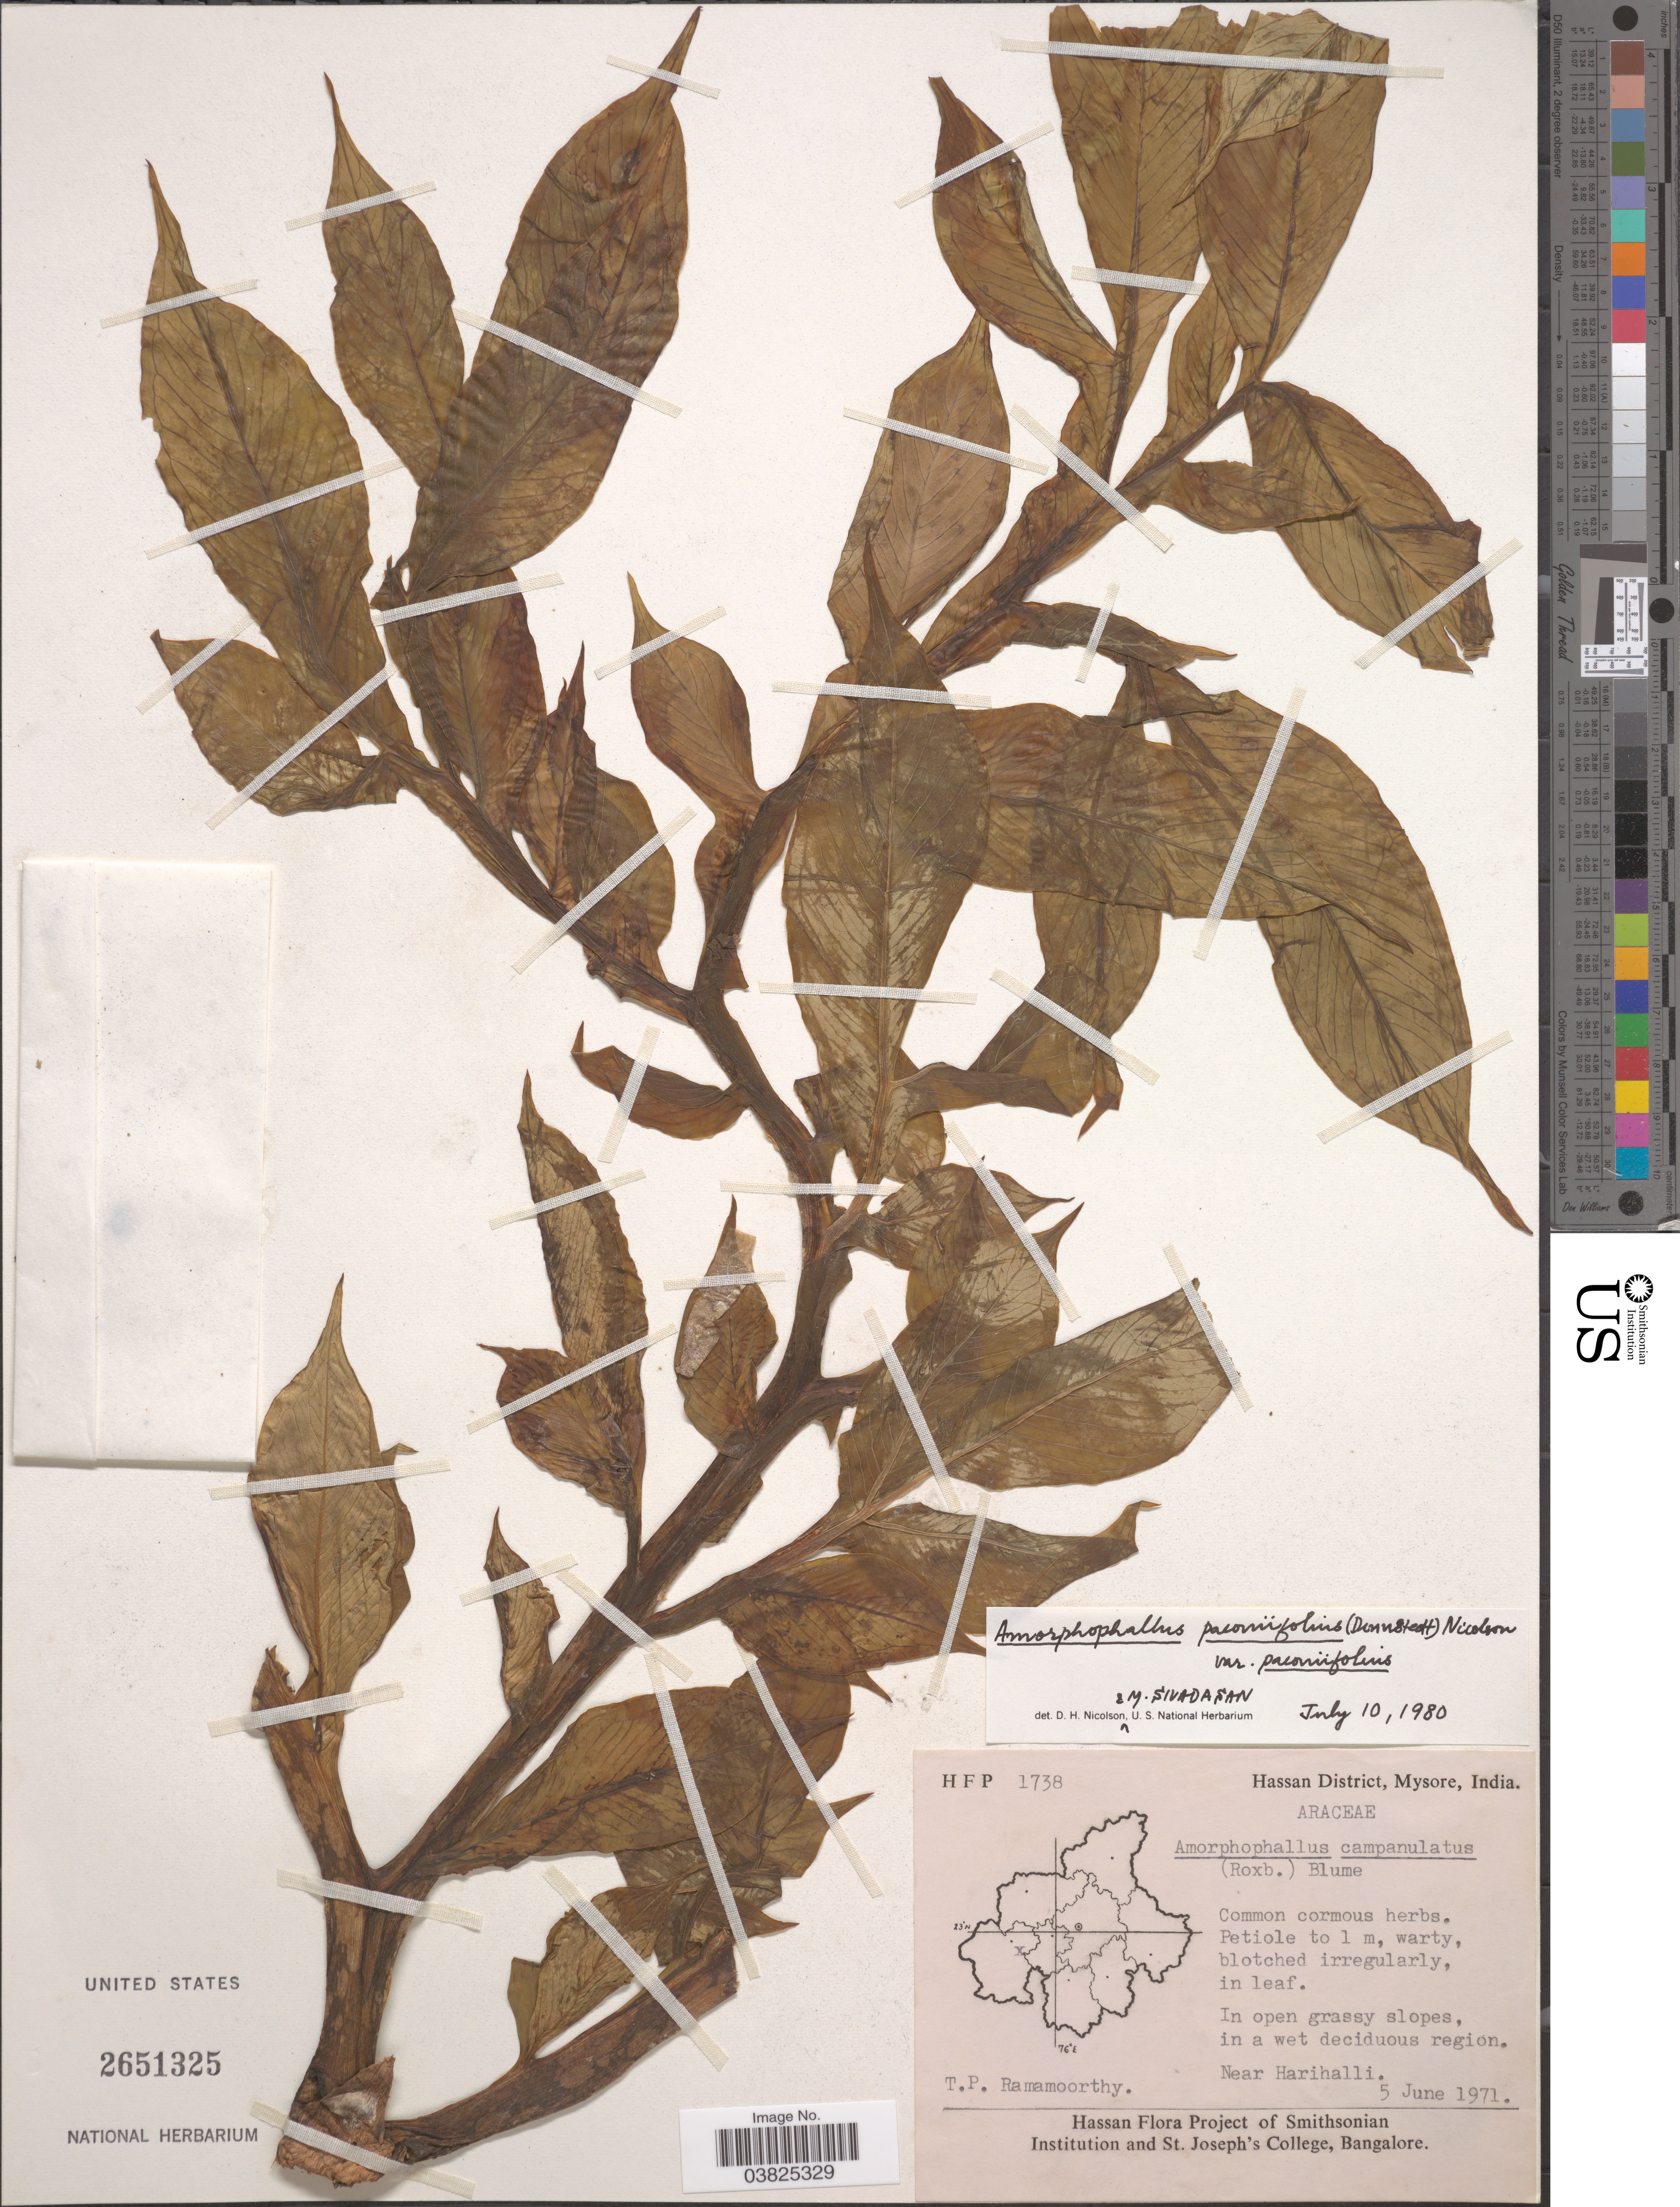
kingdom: Plantae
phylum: Tracheophyta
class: Liliopsida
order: Alismatales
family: Araceae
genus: Amorphophallus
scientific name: Amorphophallus paeoniifolius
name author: (Dennst.) Nicolson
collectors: T. P. Ramamoorthy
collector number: HFP 1738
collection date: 1971-06-05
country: India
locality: Hassan District, Mysore. Near Harihalli.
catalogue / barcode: US 2651325